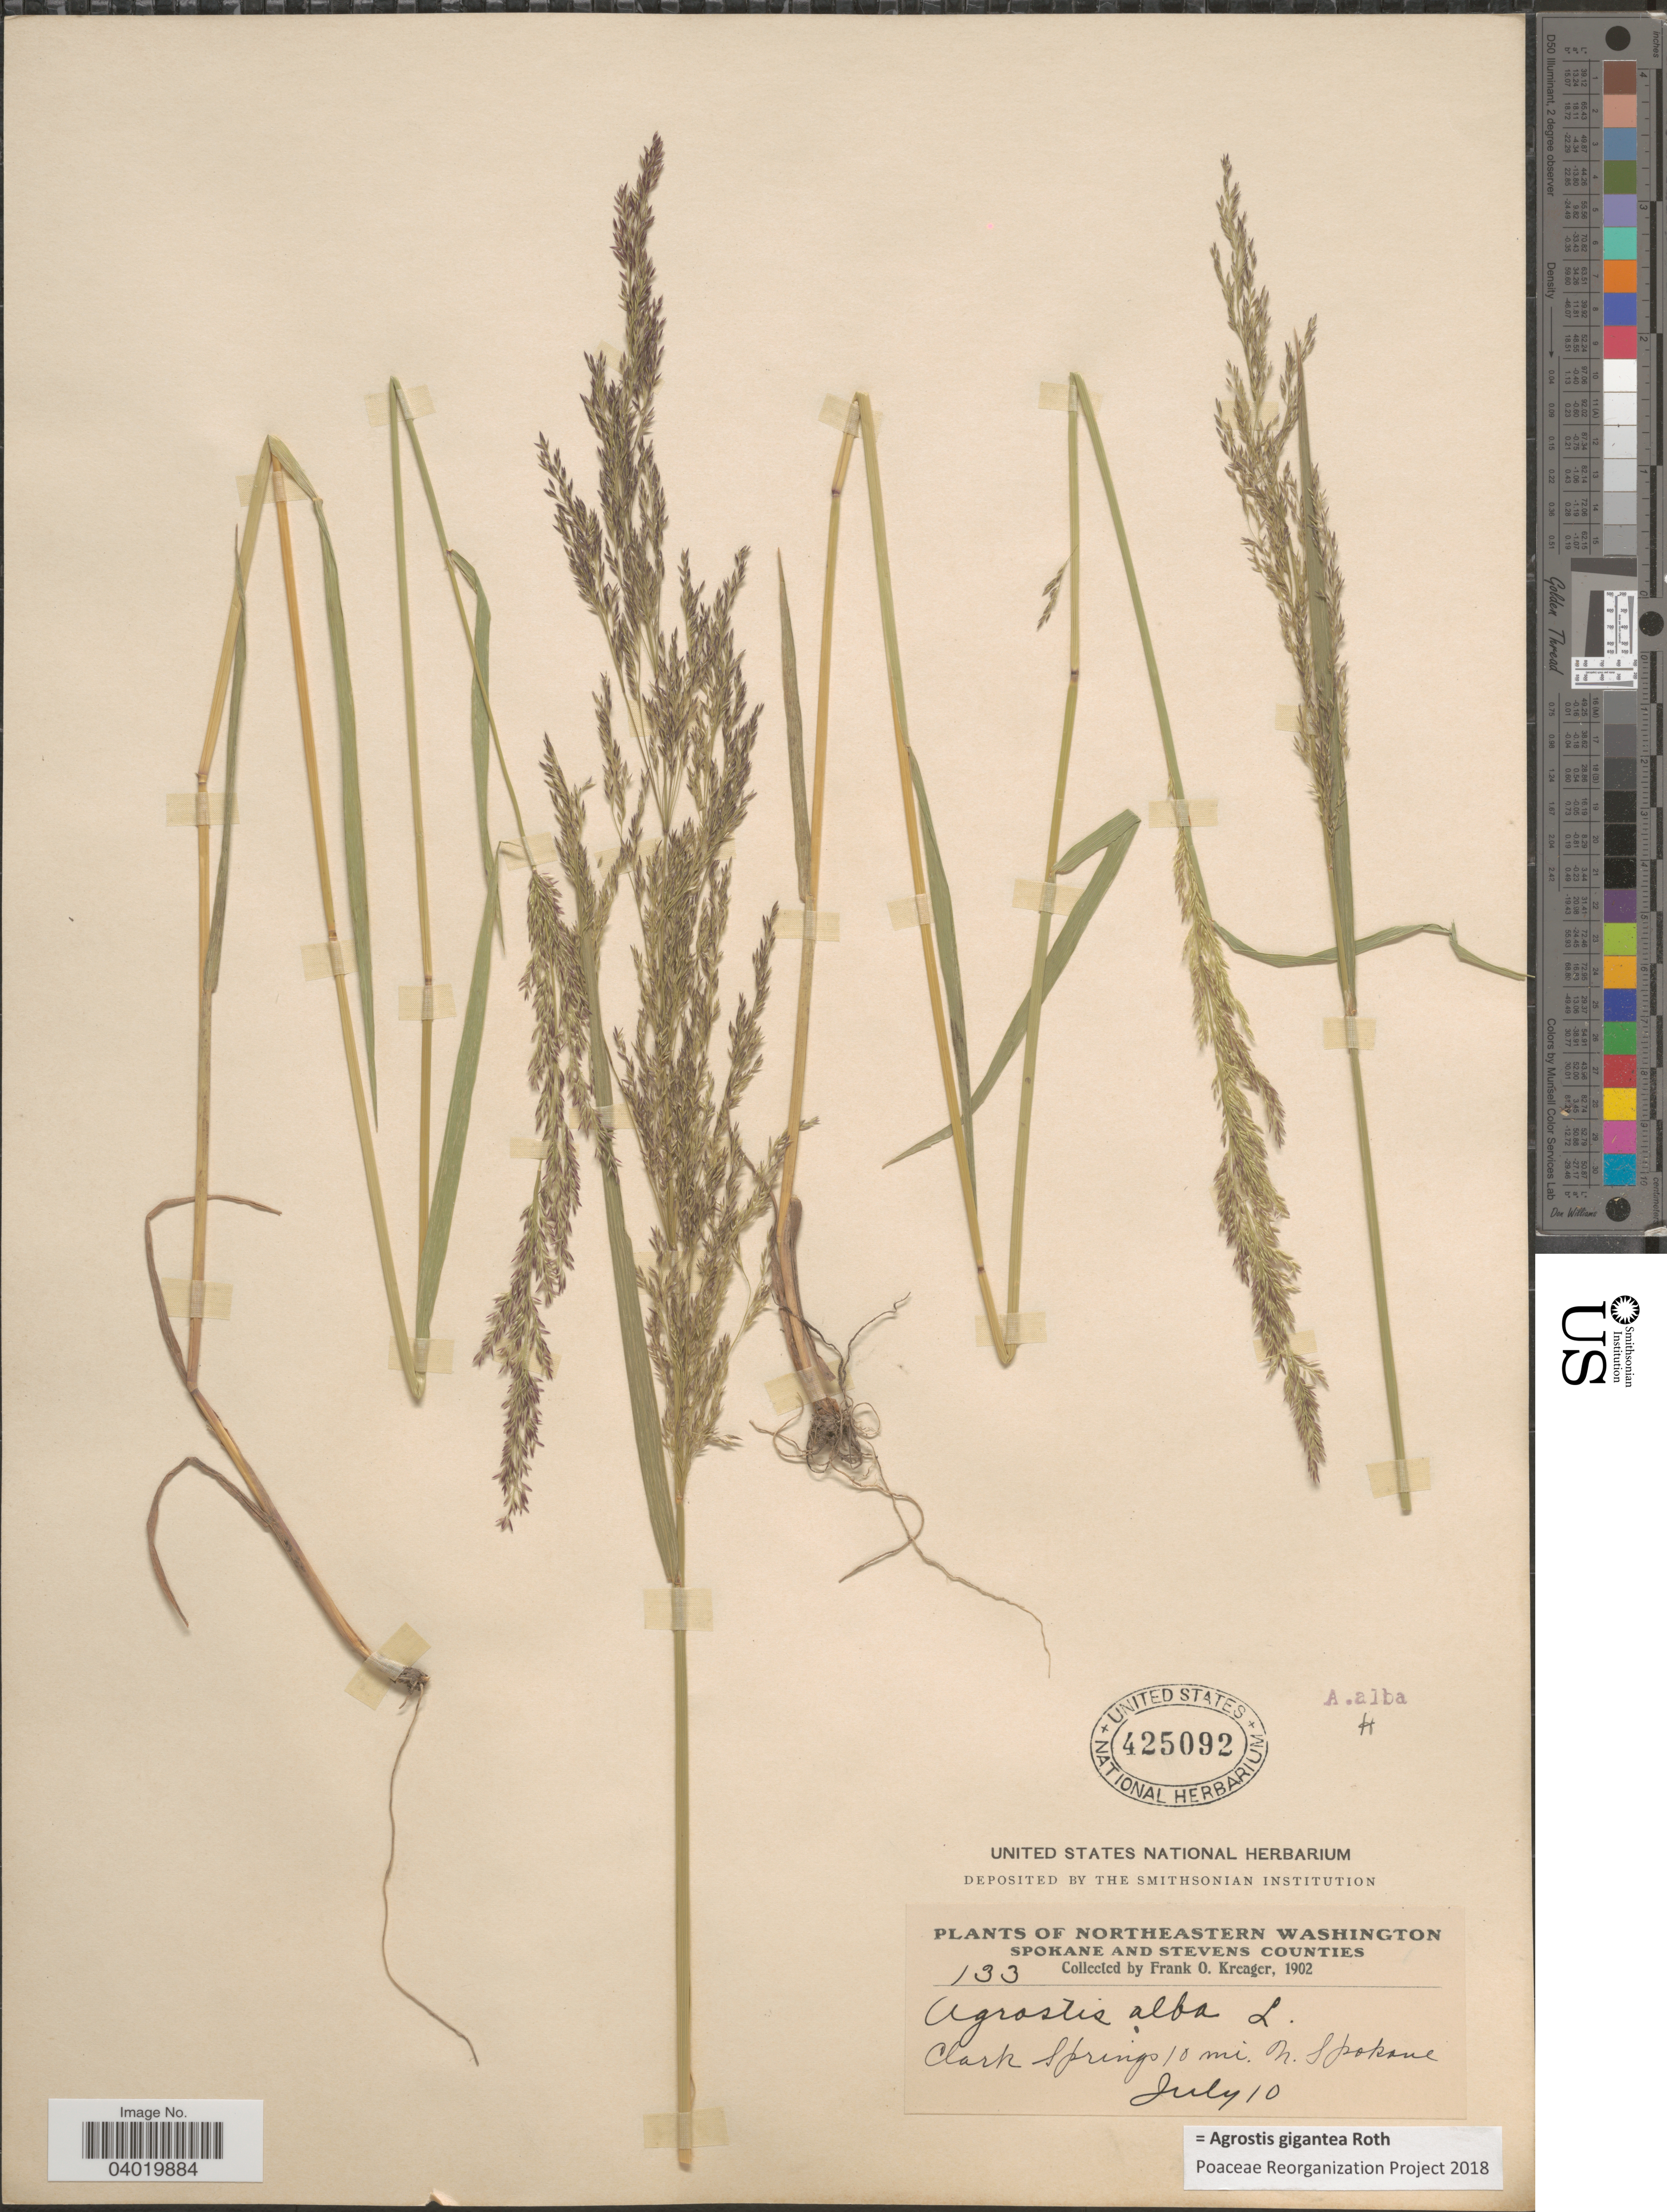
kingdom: Plantae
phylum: Tracheophyta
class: Liliopsida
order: Poales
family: Poaceae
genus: Agrostis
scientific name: Agrostis gigantea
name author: Roth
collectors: F. Kreager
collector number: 133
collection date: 1902-07-10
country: United States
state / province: Washington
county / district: Spokane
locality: Northeastern Washington. Spokane County. Clark Springs 10 mi. N. Spokane.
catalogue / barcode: US 425092